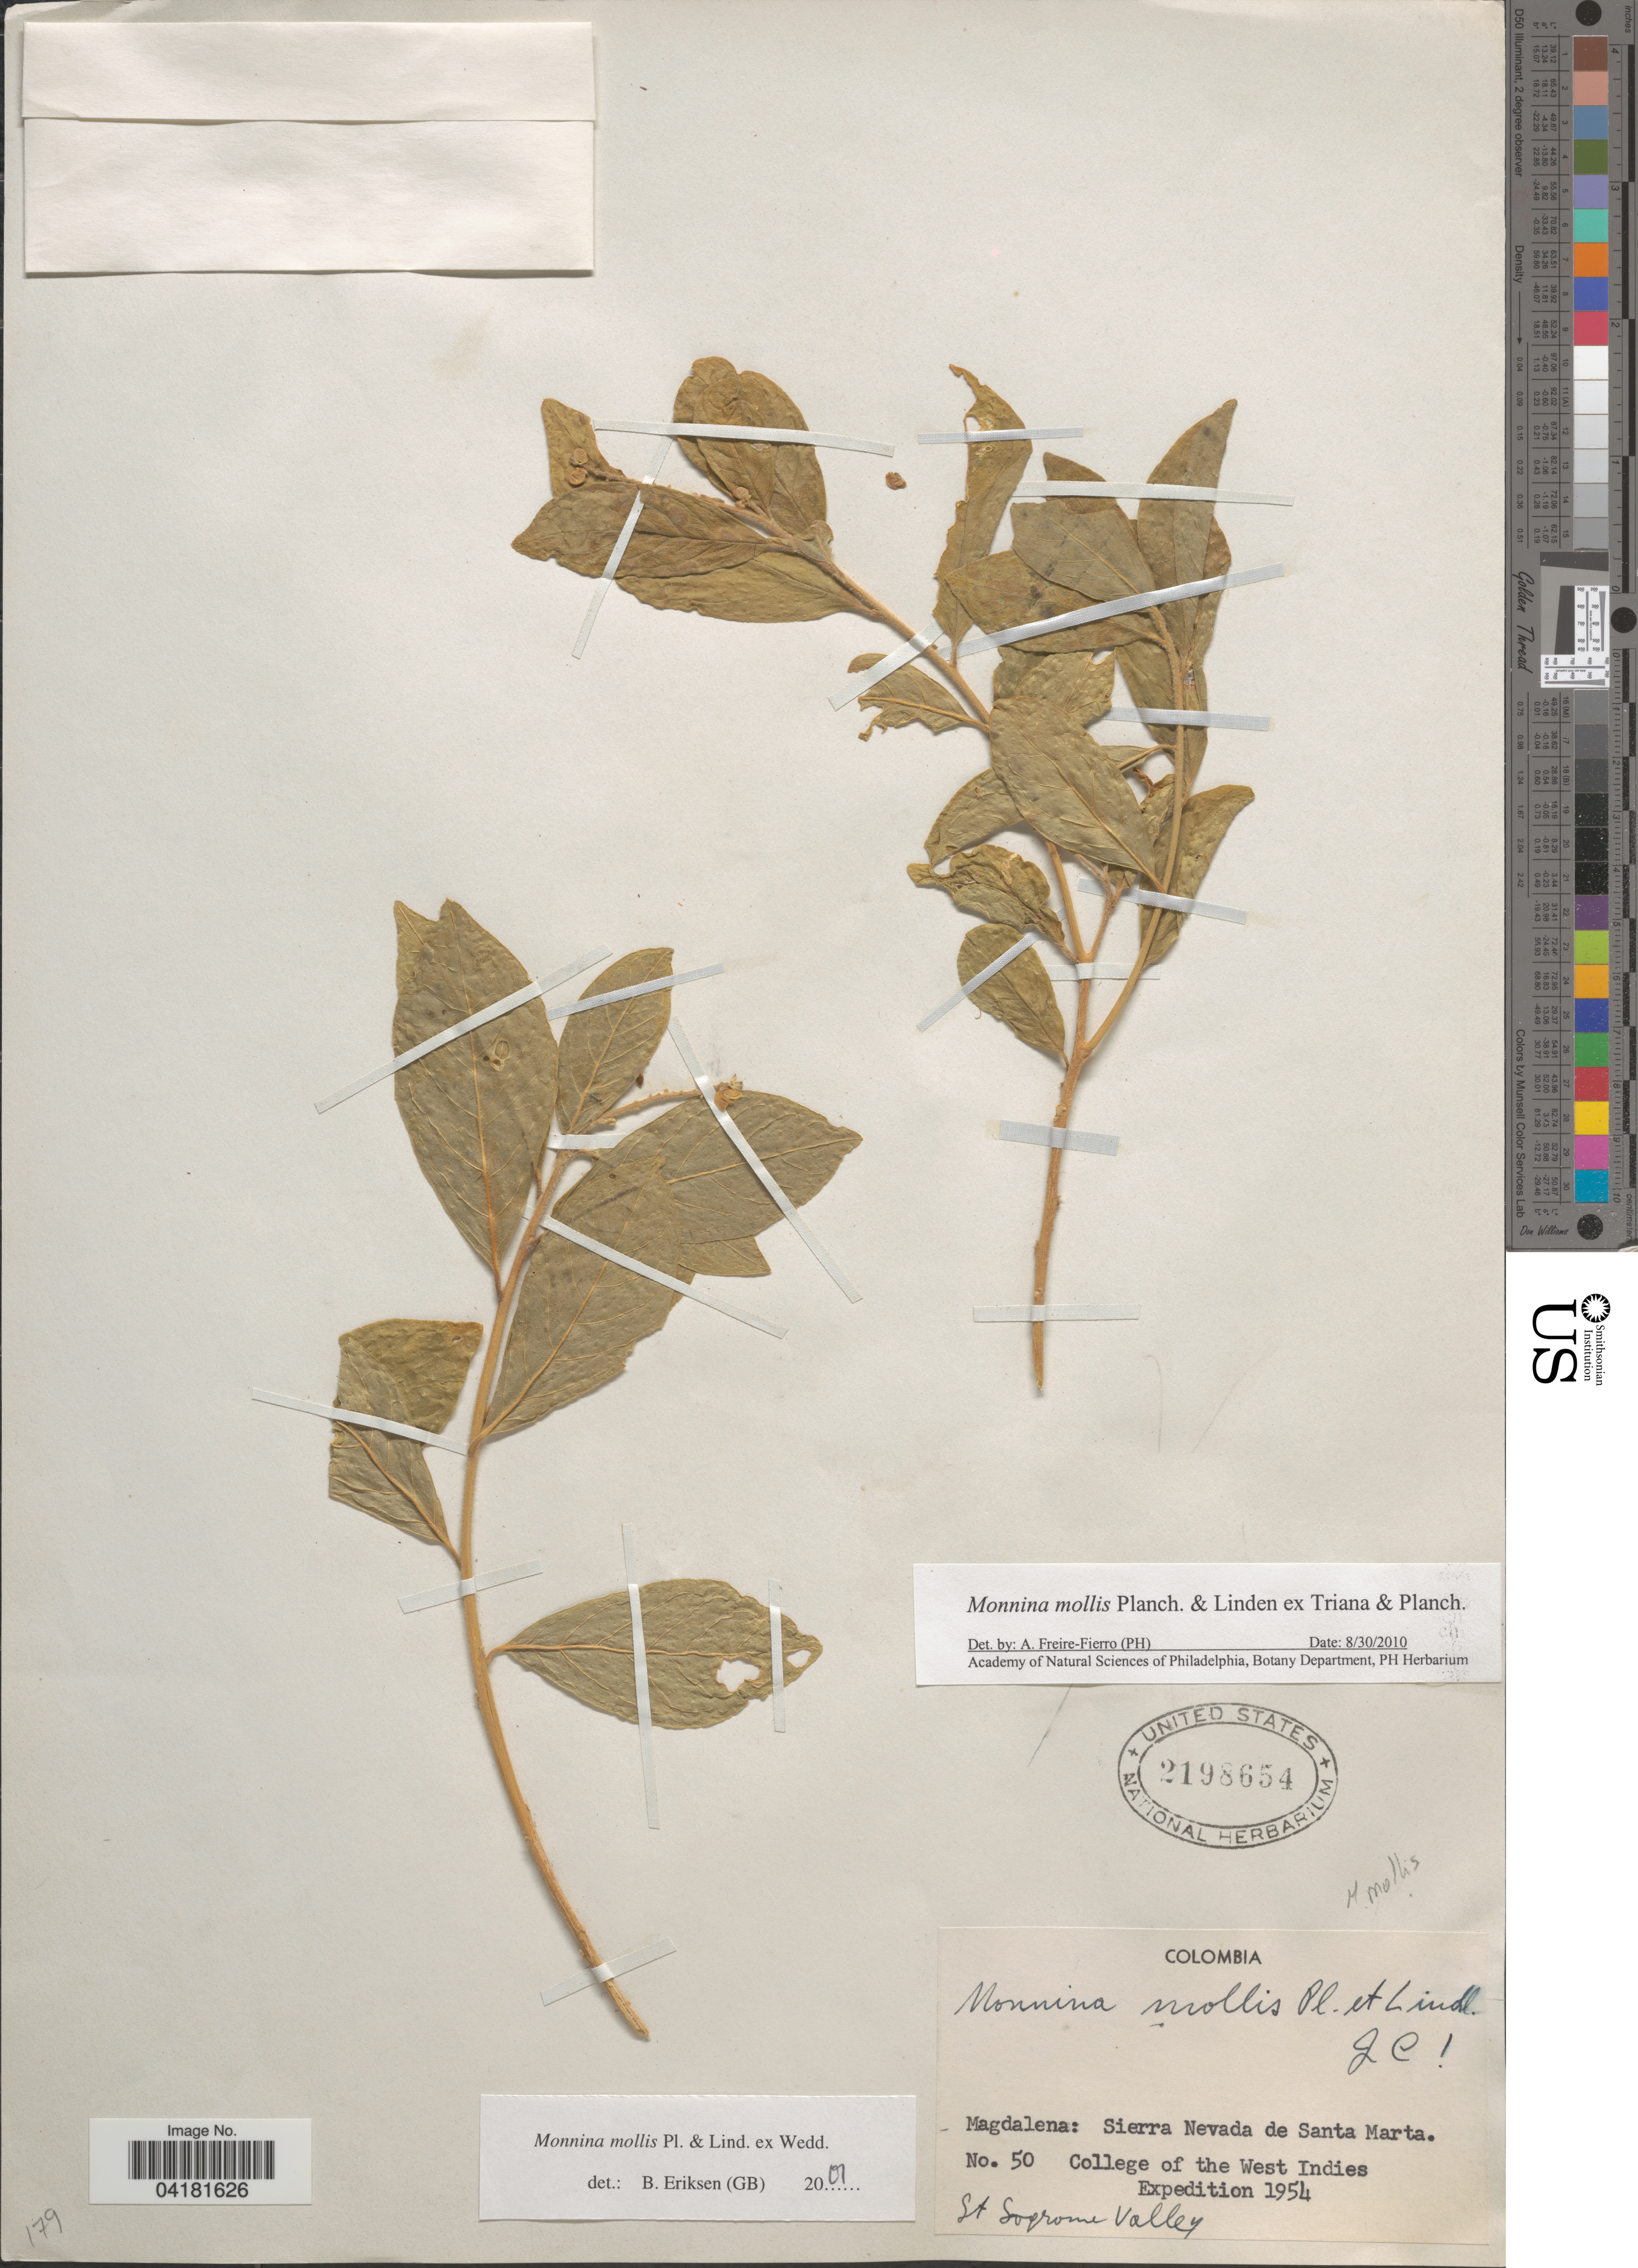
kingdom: Plantae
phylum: Tracheophyta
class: Magnoliopsida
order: Fabales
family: Polygalaceae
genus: Monnina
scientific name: Monnina mollis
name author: Planch. & Linden in Triana & Planch.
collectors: College of the West Indies Expedition 1954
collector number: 50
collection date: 1954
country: Colombia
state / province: Magdalena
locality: Sierra Nevada de Santa Marta. St Soqrome Valley.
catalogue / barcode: US 2198654